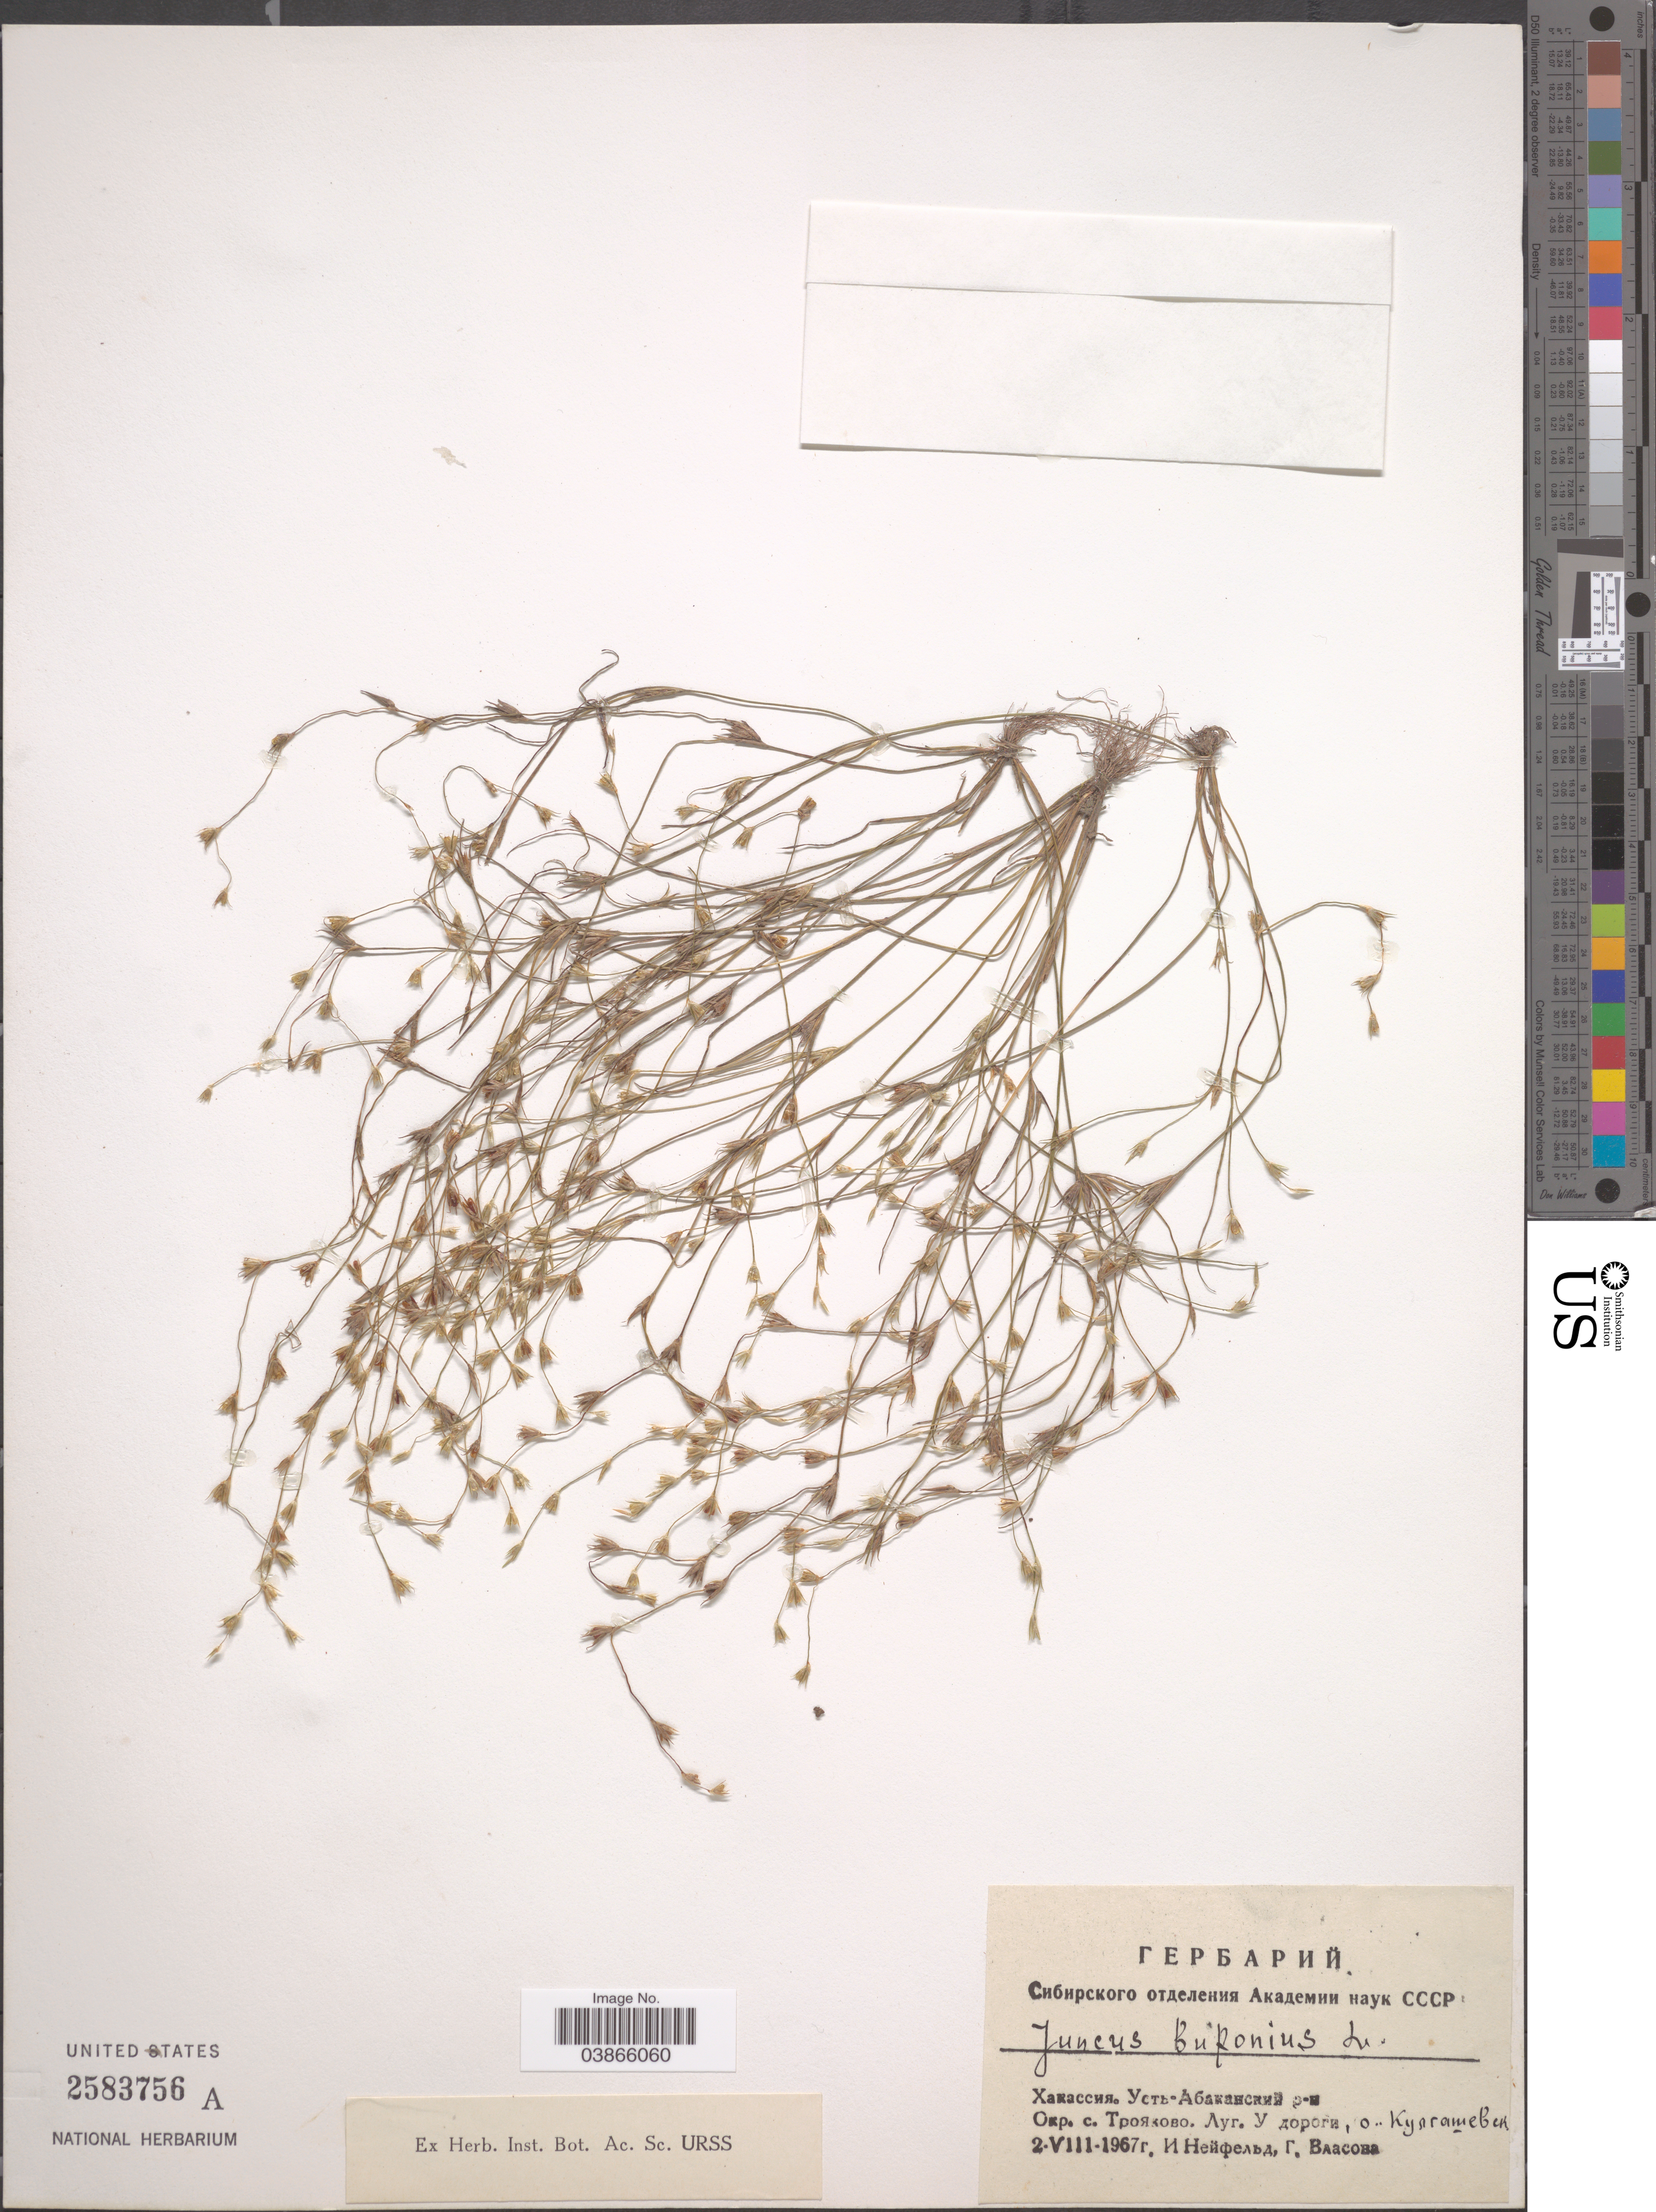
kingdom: Plantae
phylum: Tracheophyta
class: Liliopsida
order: Poales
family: Juncaceae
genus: Juncus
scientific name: Juncus bufonius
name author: L.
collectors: N. Neifeld & G. Vlasova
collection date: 1976-08-02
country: Russian Federation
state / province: Khakassia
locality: Ust-Abakanskiy Rayon, vicinity of Troyakov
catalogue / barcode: US 2583756A